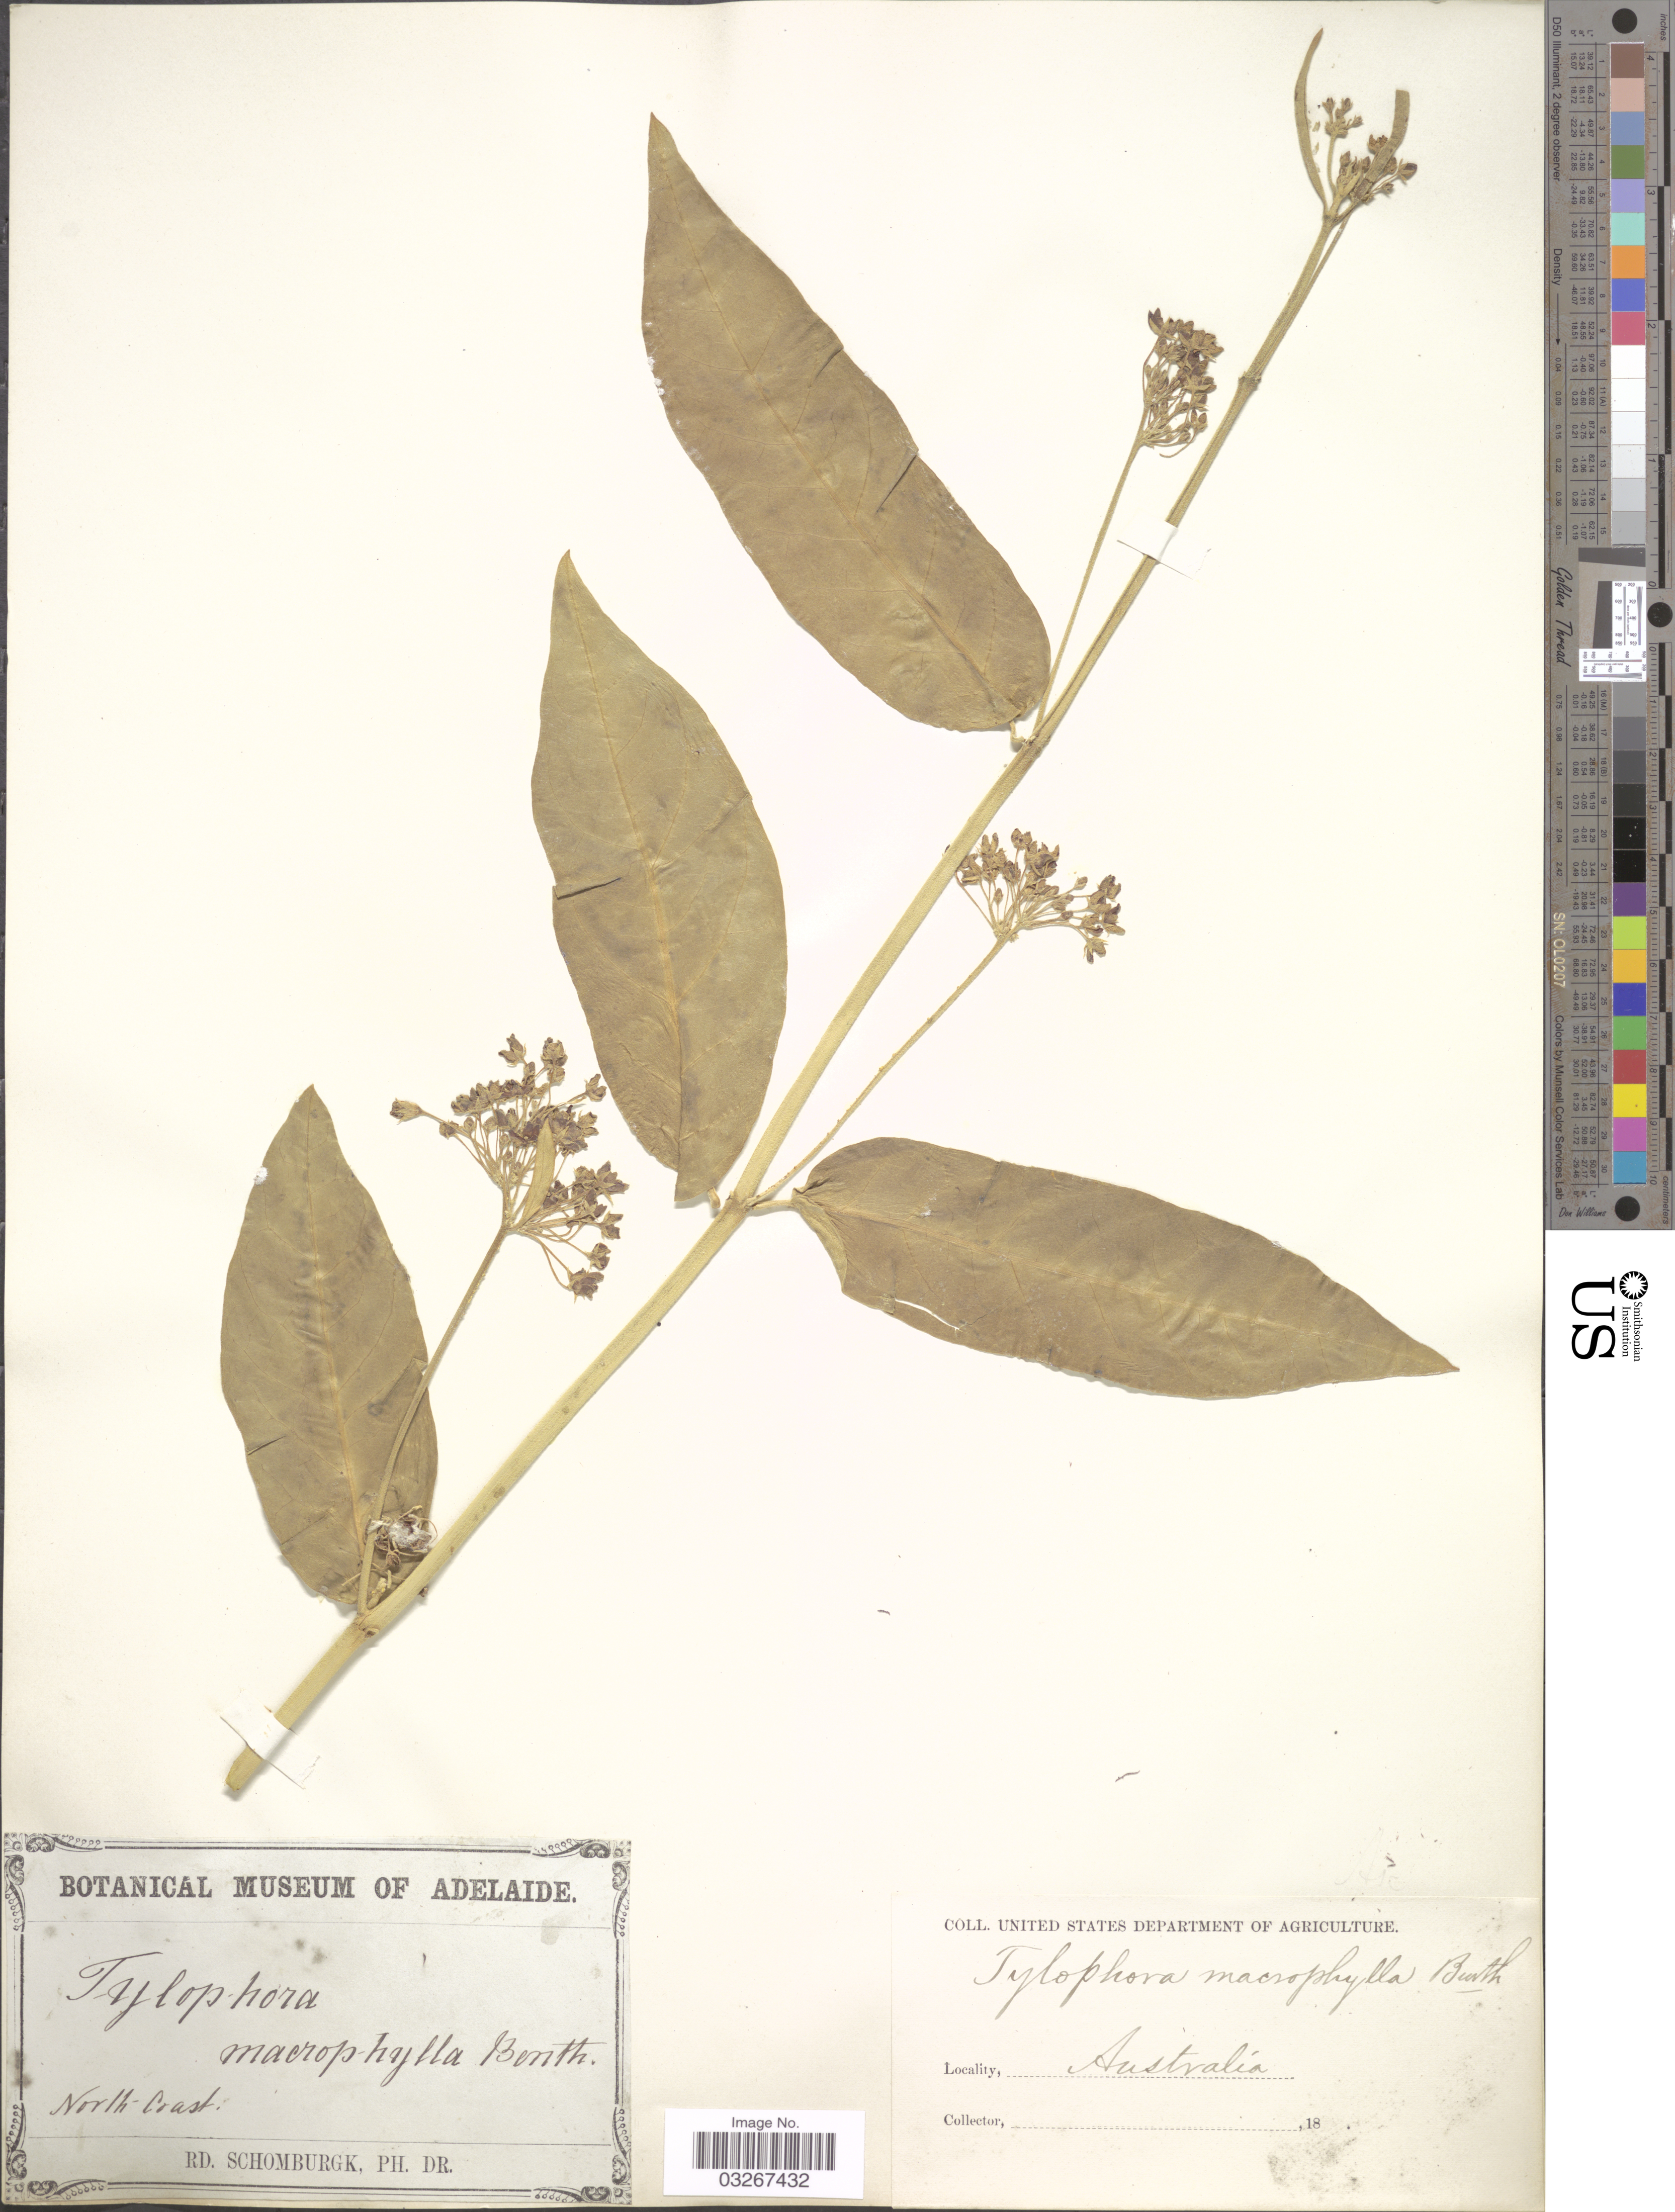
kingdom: Plantae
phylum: Tracheophyta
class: Magnoliopsida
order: Gentianales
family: Apocynaceae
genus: Tylophora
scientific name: Tylophora macrophylla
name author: Benth.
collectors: M. R. Schomburgk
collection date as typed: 18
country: Australia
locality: North Coast.